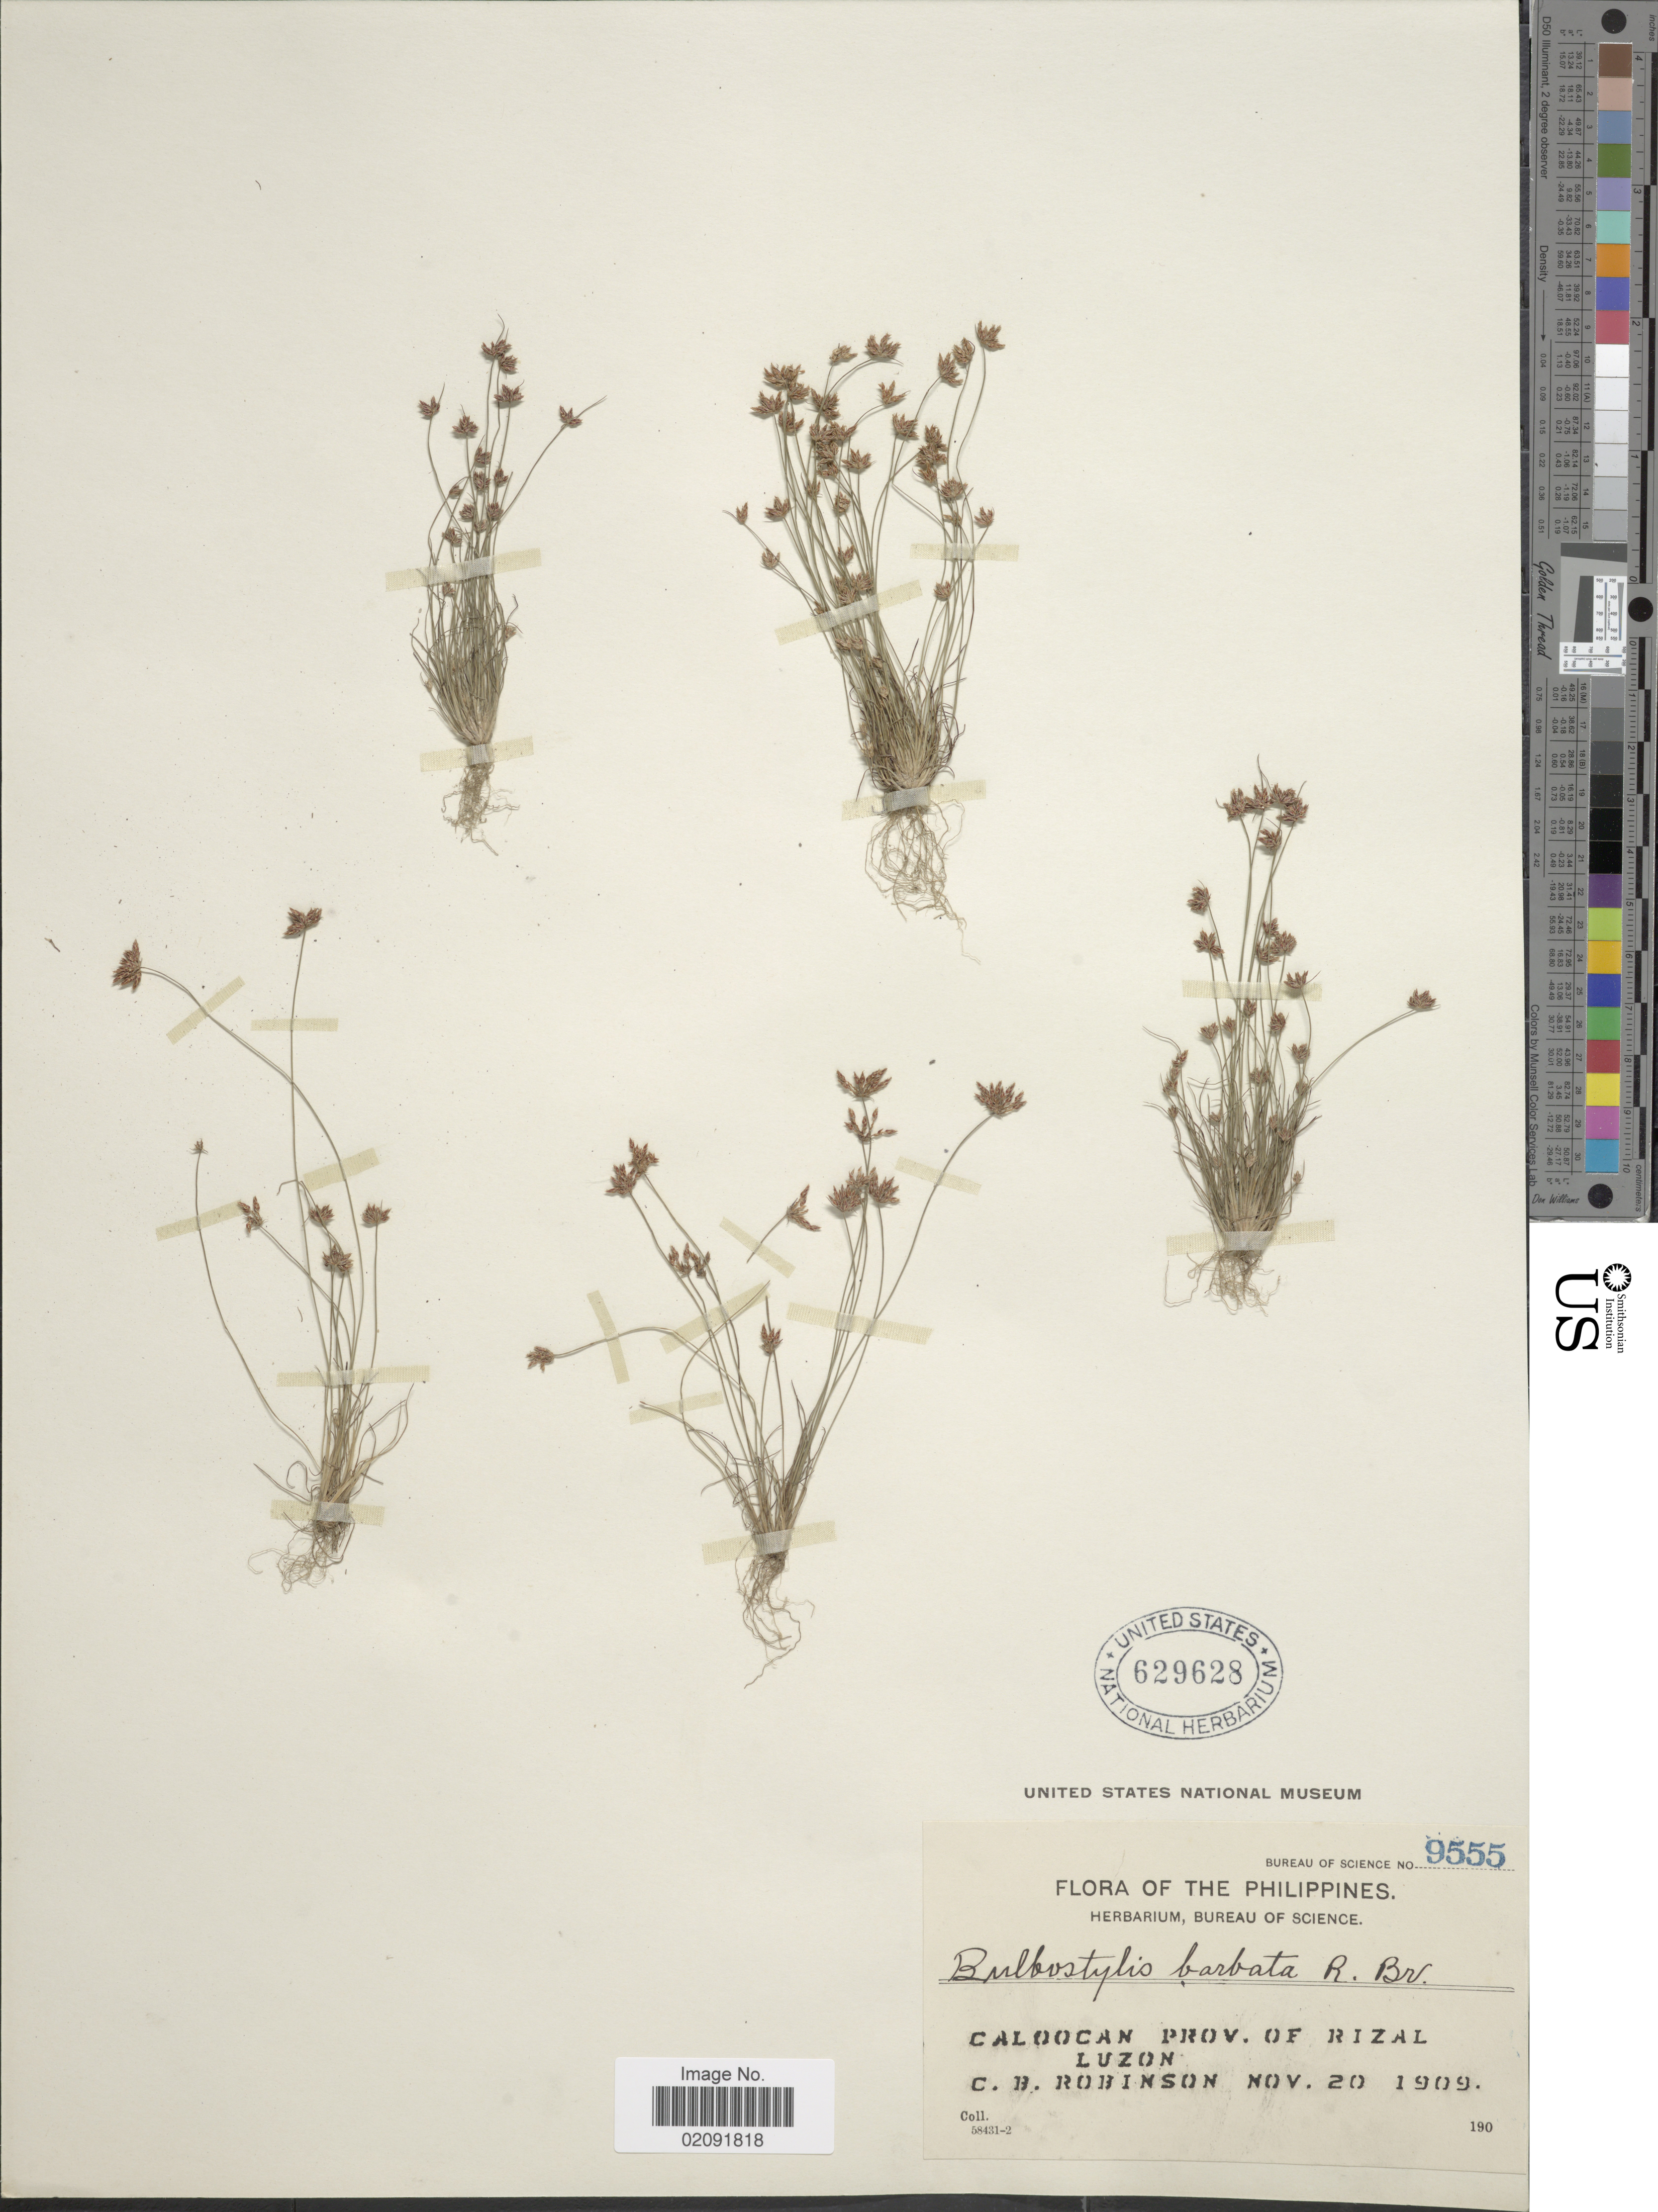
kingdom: Plantae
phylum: Tracheophyta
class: Liliopsida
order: Poales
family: Cyperaceae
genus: Bulbostylis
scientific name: Bulbostylis barbata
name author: (Rottb.) C.B. Clarke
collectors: C. Robinson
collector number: Bureau of Science 9555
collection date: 1909-11-20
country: Philippines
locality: Caloocan prov. of Rizal, Luzon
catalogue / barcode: US 629628